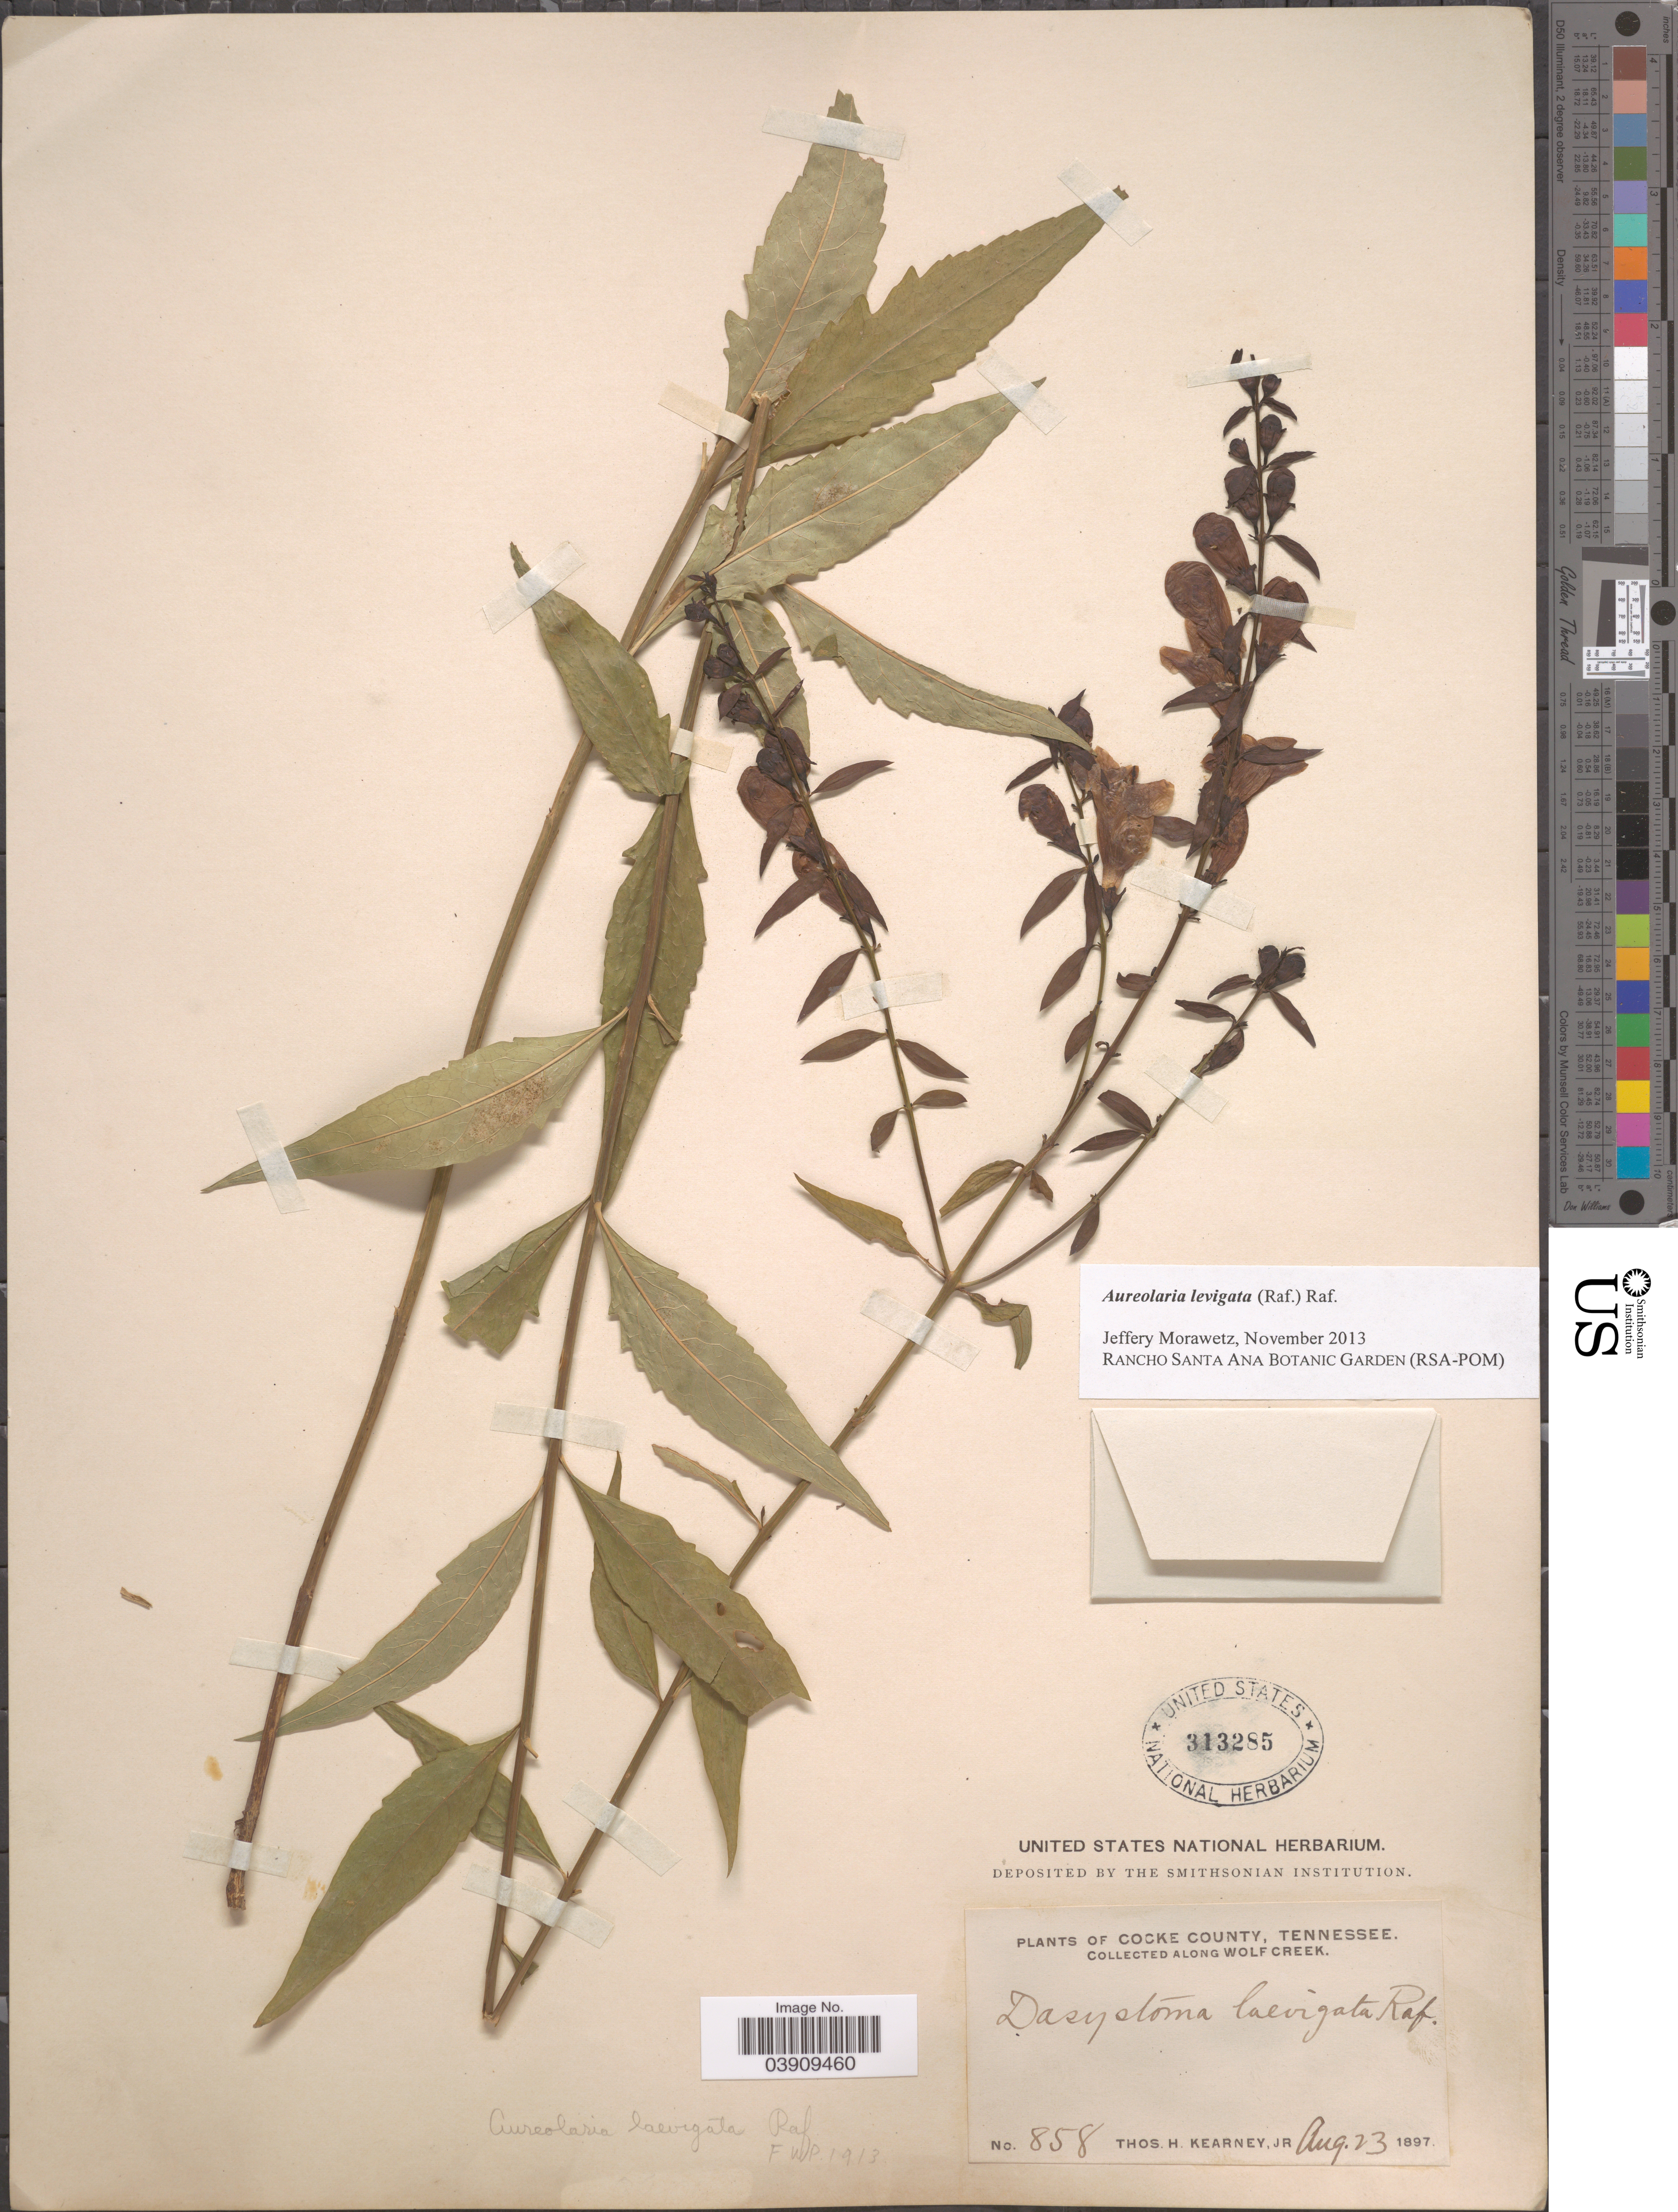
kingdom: Plantae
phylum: Tracheophyta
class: Magnoliopsida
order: Lamiales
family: Orobanchaceae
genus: Aureolaria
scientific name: Aureolaria laevigata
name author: (Raf.) Raf.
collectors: T. H. Kearney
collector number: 858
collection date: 1897-08-23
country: United States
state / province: Tennessee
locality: Cocke County. Along Wolf Creek.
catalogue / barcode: US 313285